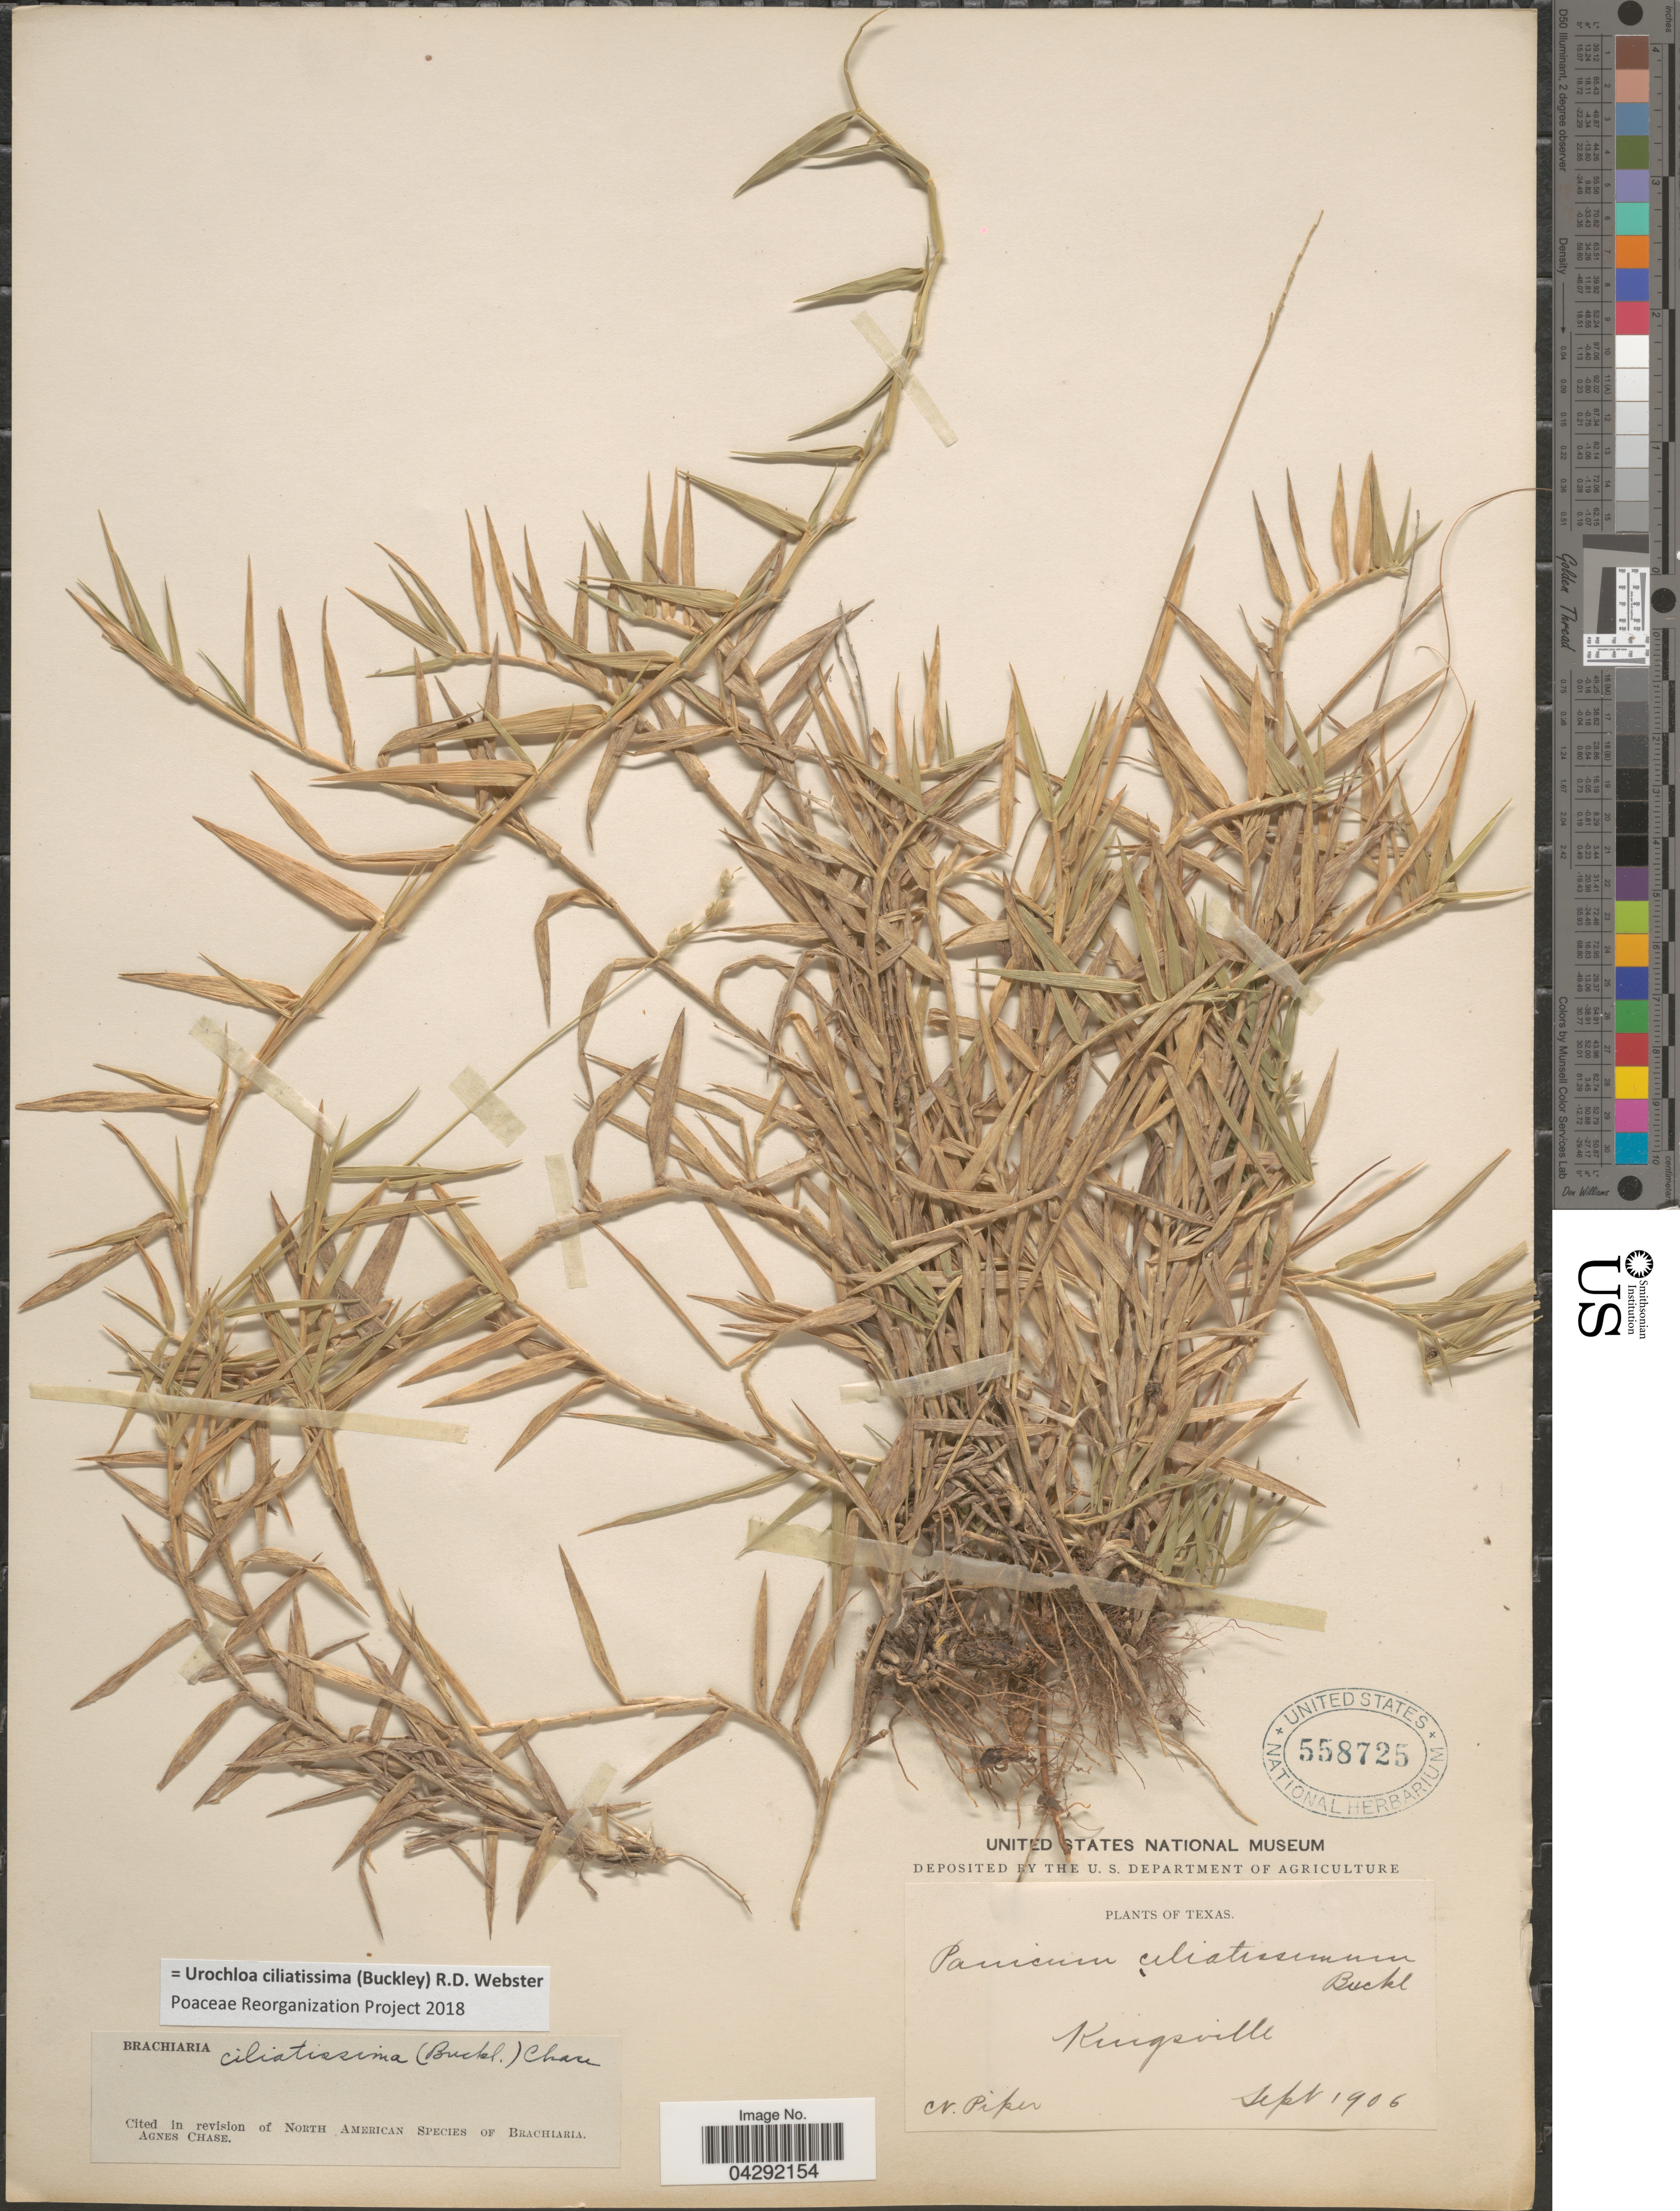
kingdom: Plantae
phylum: Tracheophyta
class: Liliopsida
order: Poales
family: Poaceae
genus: Urochloa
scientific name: Urochloa ciliatissima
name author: (Buckley) R.D. Webster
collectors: C. V. Piper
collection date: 1906-09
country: United States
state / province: Texas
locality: Kingsville.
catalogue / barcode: US 558725